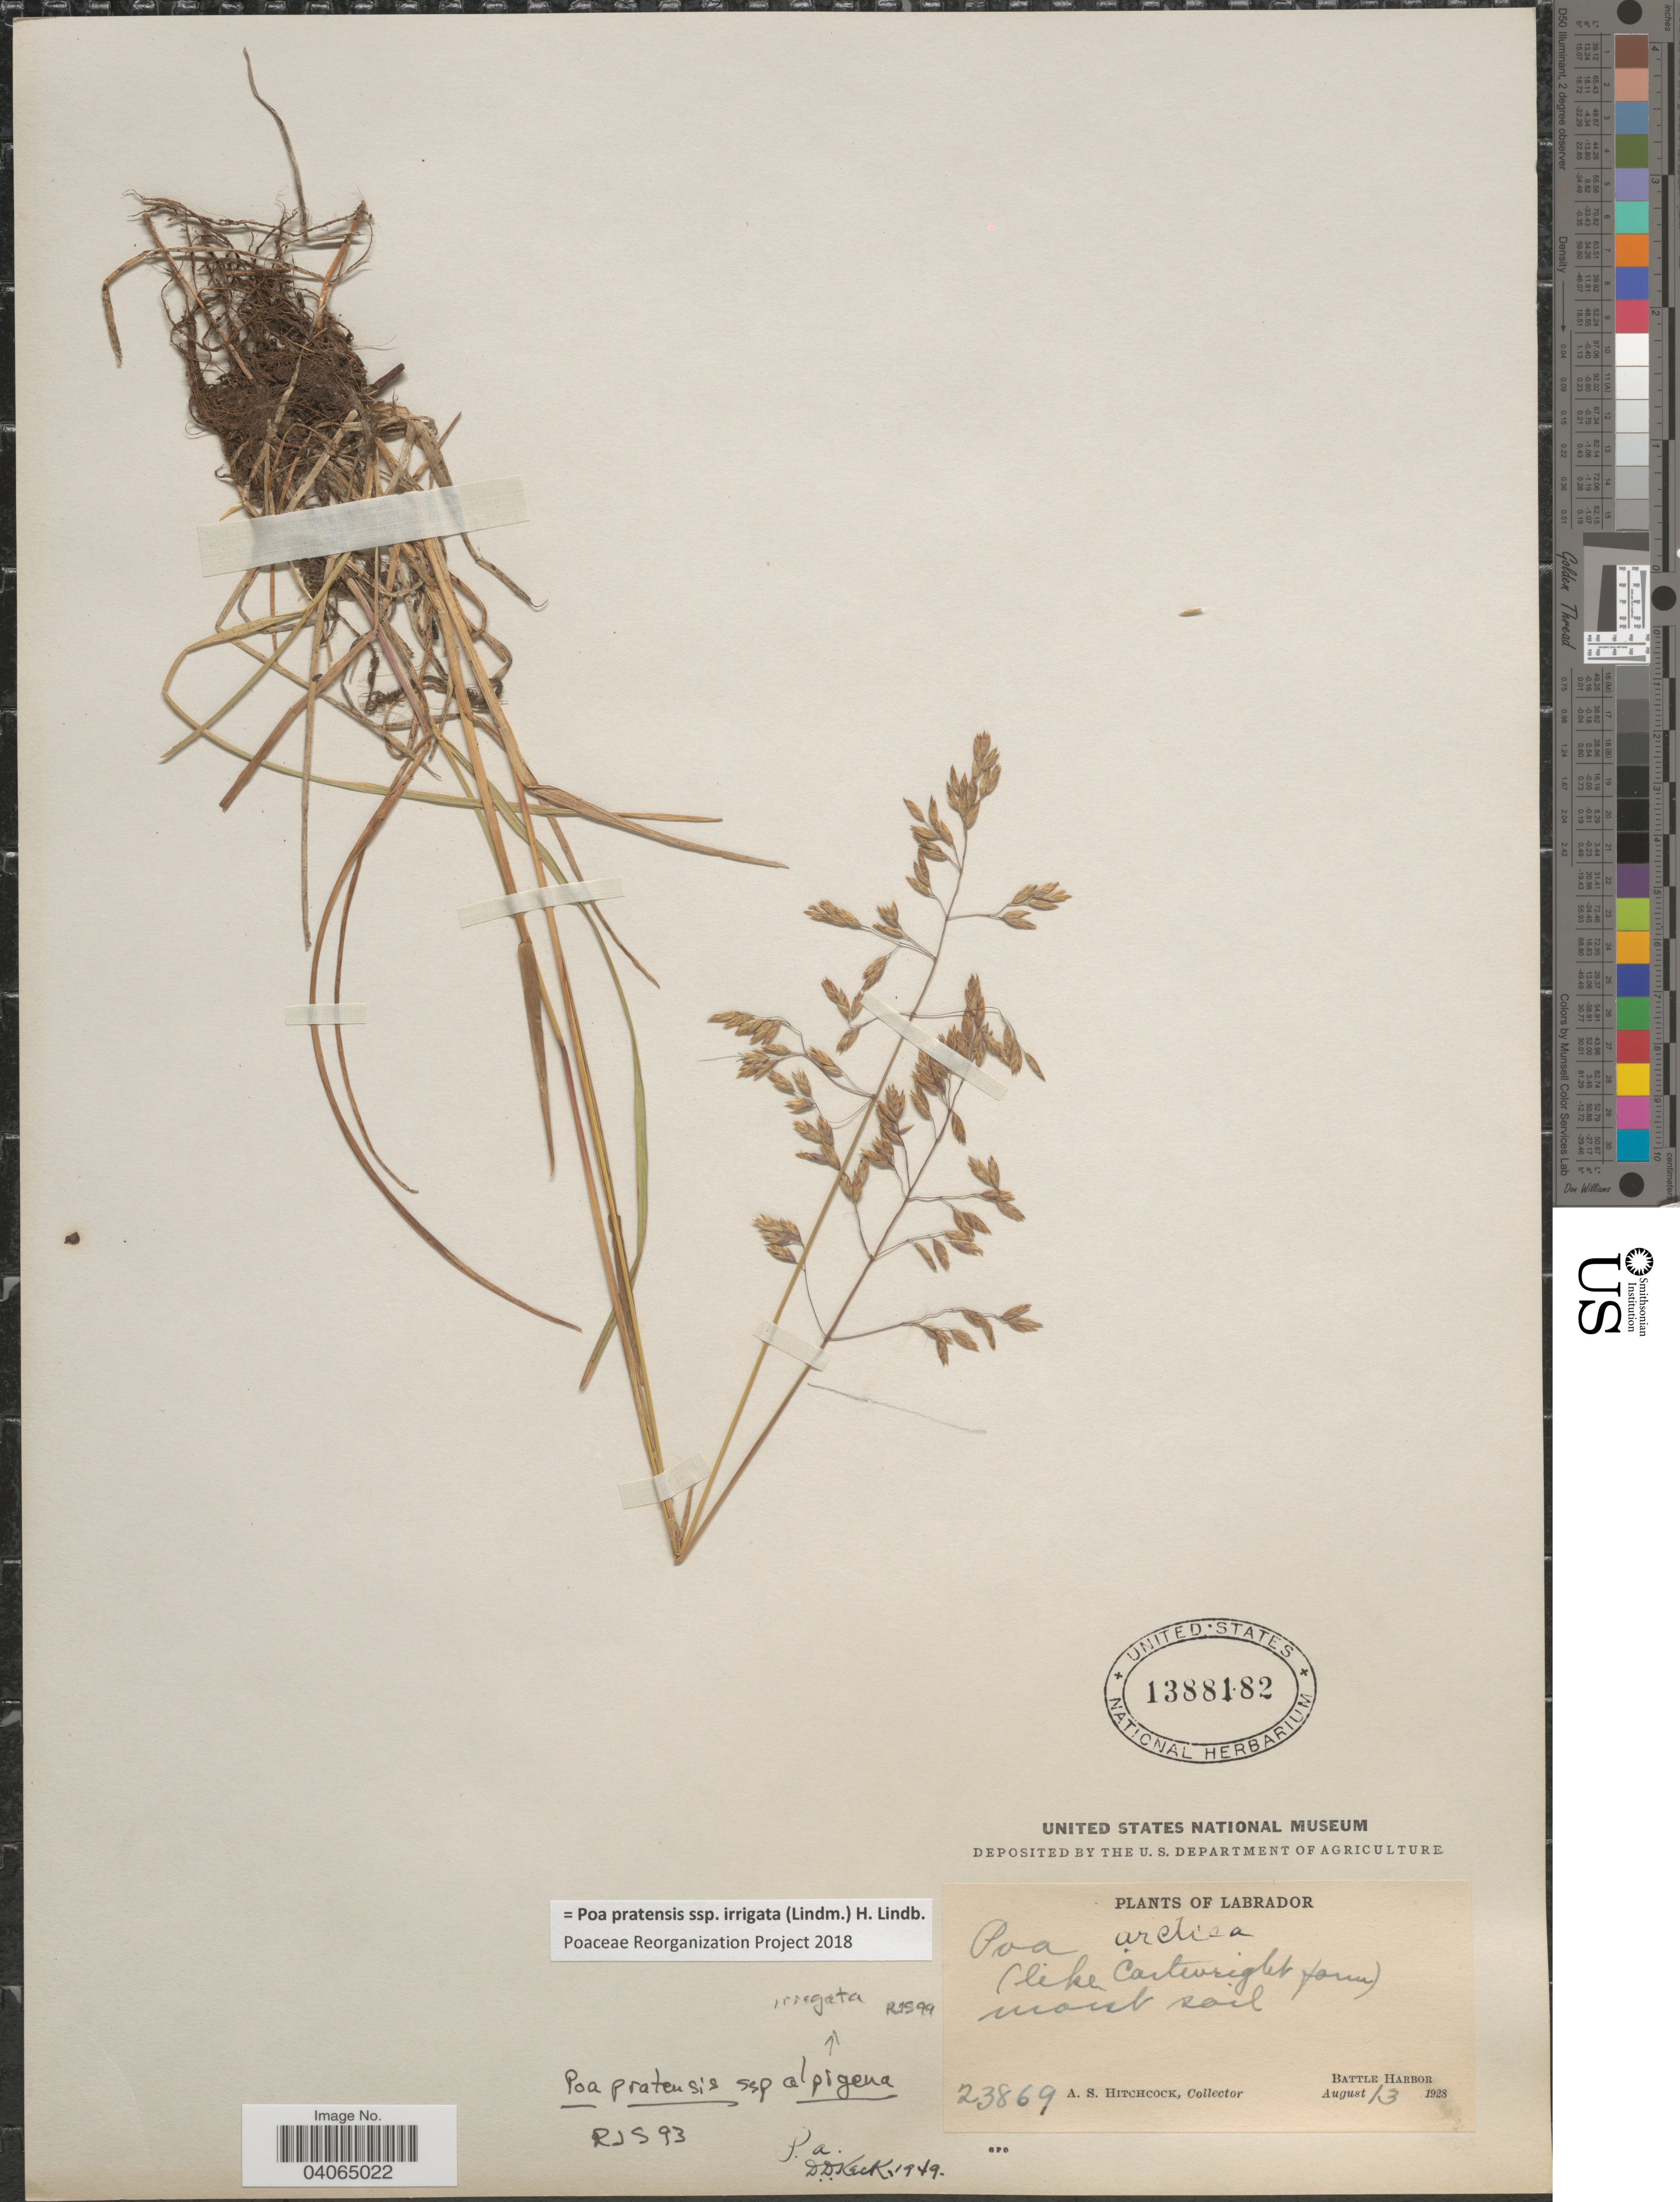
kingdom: Plantae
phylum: Tracheophyta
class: Liliopsida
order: Poales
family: Poaceae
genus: Poa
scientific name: Poa pratensis subsp. irrigata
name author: (Lindm.) H. Lindb.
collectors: A. S. Hitchcock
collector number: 23869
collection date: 1928-08-13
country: Canada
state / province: Newfoundland and Labrador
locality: Labrador. Battle Harbor.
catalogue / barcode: US 1388182